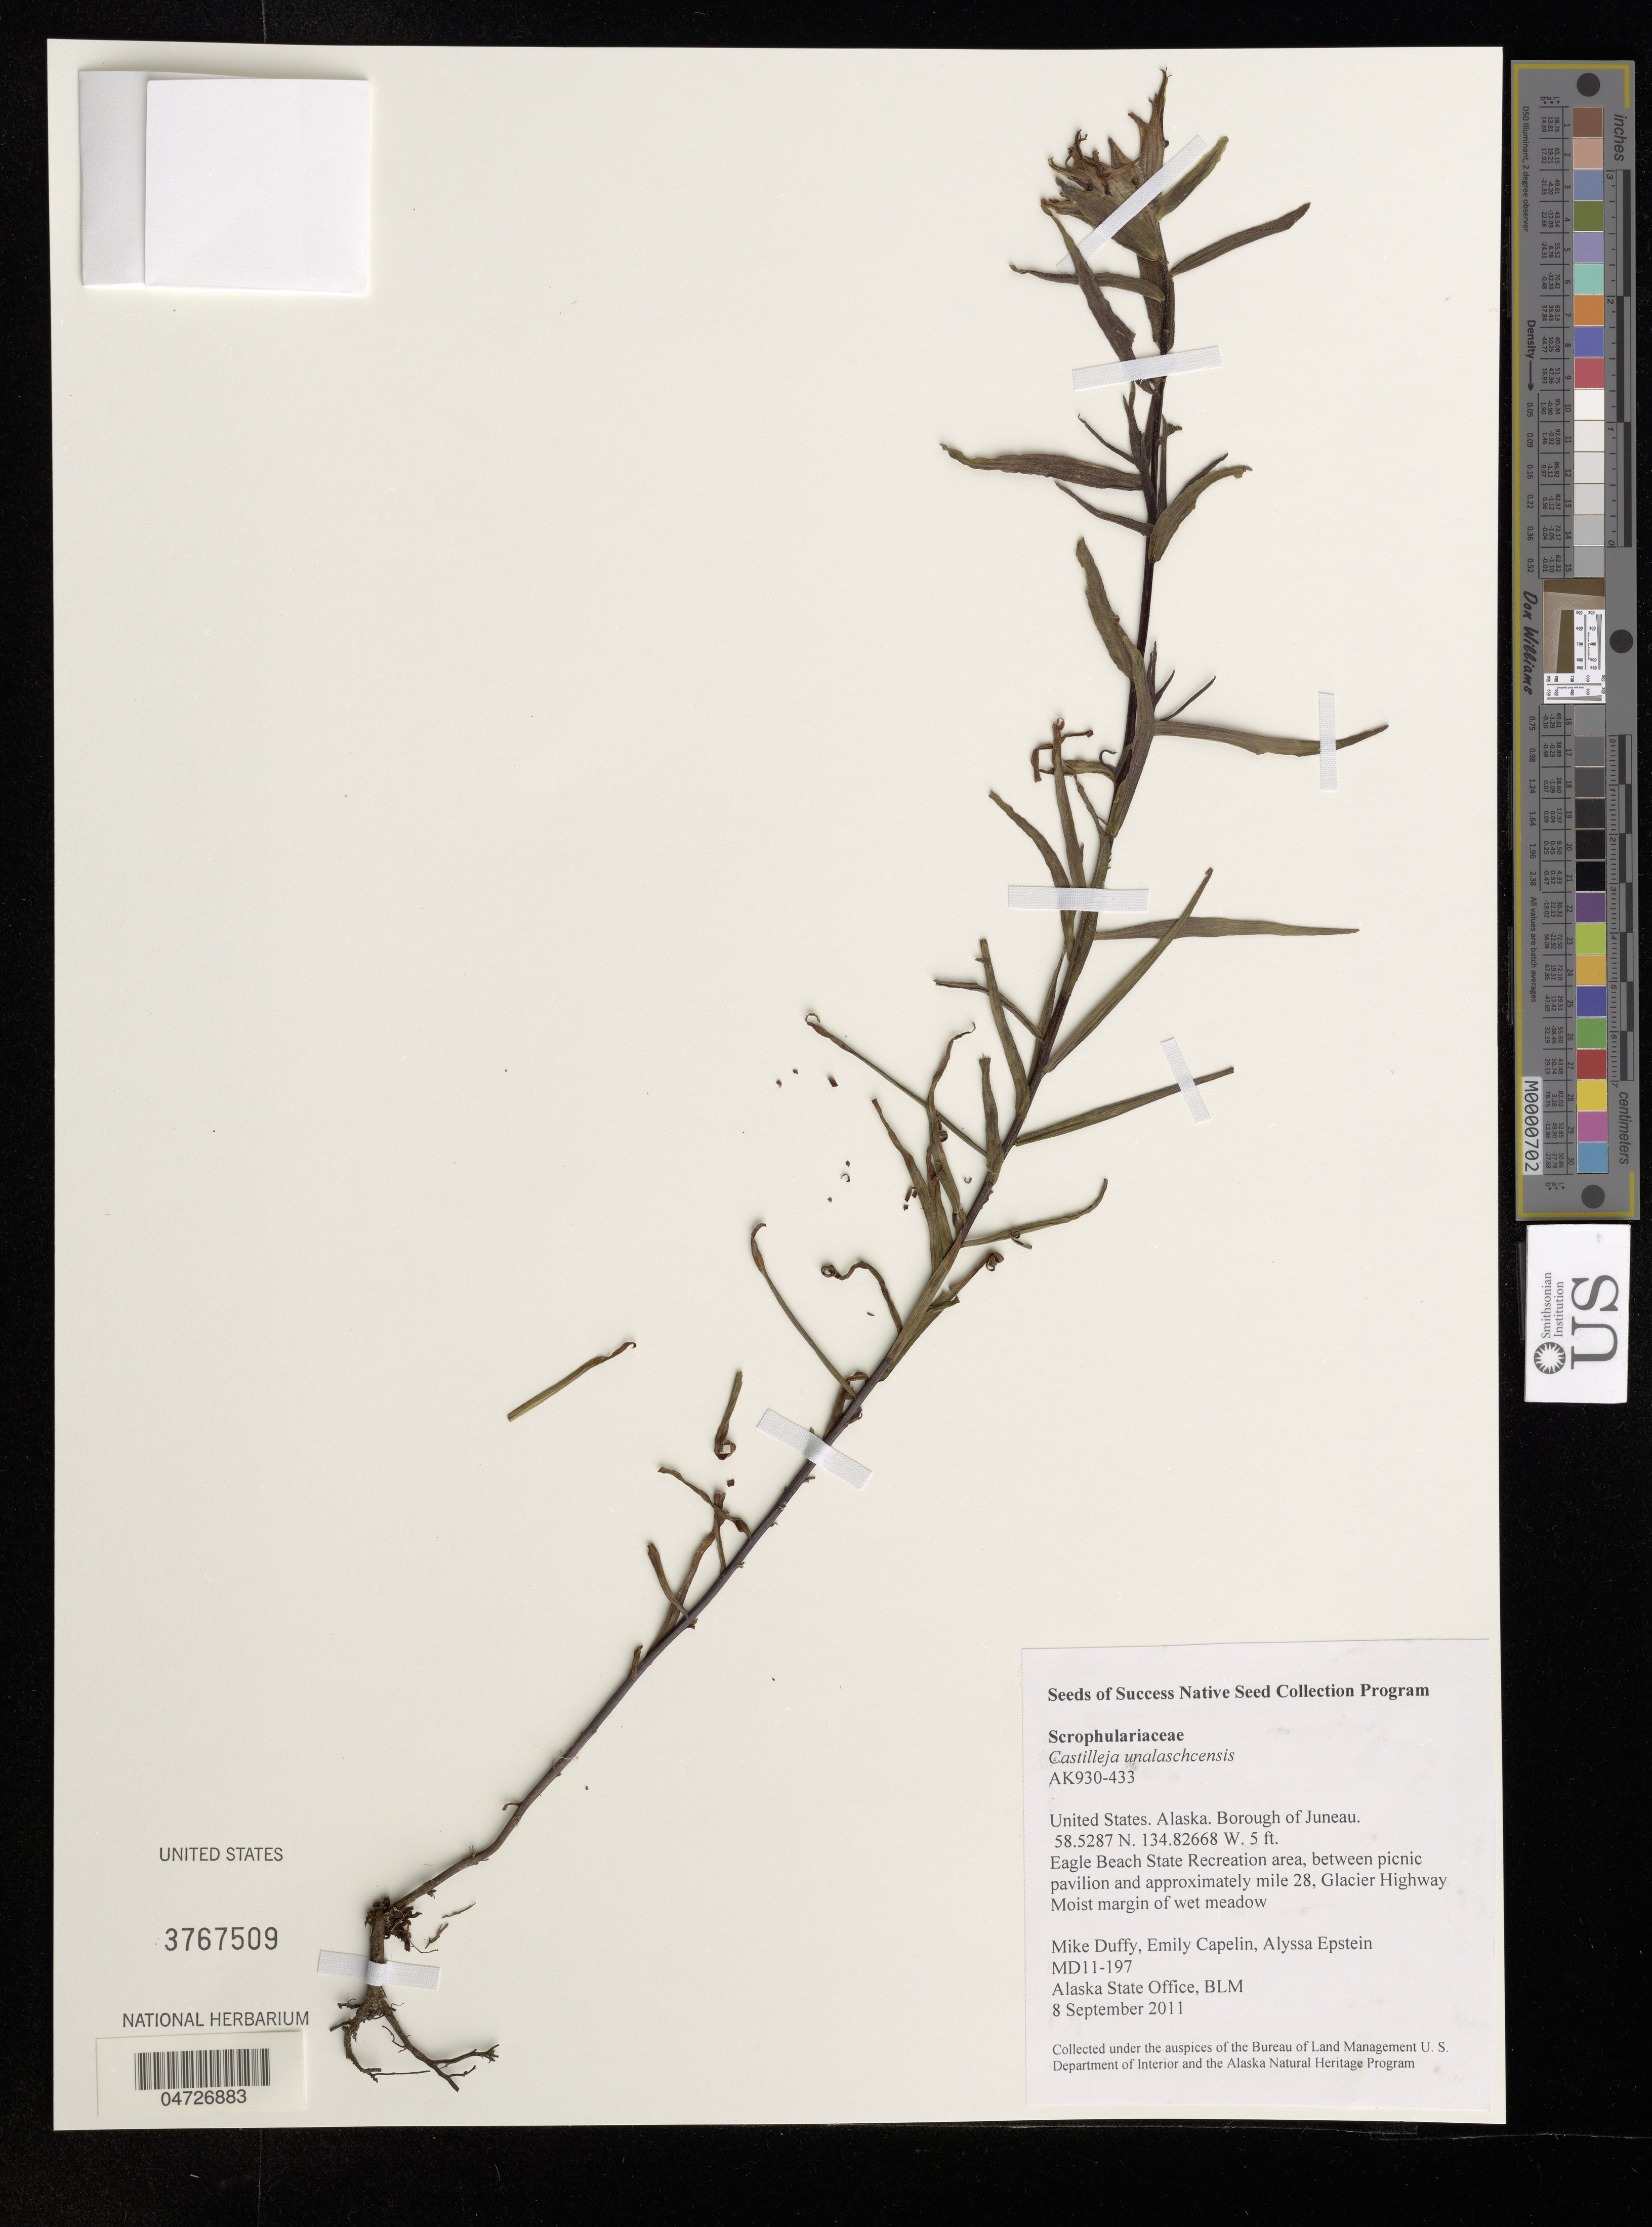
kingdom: Plantae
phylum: Tracheophyta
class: Magnoliopsida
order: Lamiales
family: Orobanchaceae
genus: Castilleja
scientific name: Castilleja unalaschcensis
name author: (Cham. & Schltdl.) Malte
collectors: M. Duffy, E. Capelin & A. Epstein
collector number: MD11-197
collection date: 2011-09-08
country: United States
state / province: Alaska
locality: Borough of Juneau. Eagle Beach State Recreation area, between picnic pavilion and approximately 28, Glacier Highway.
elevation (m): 2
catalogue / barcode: US 3767509